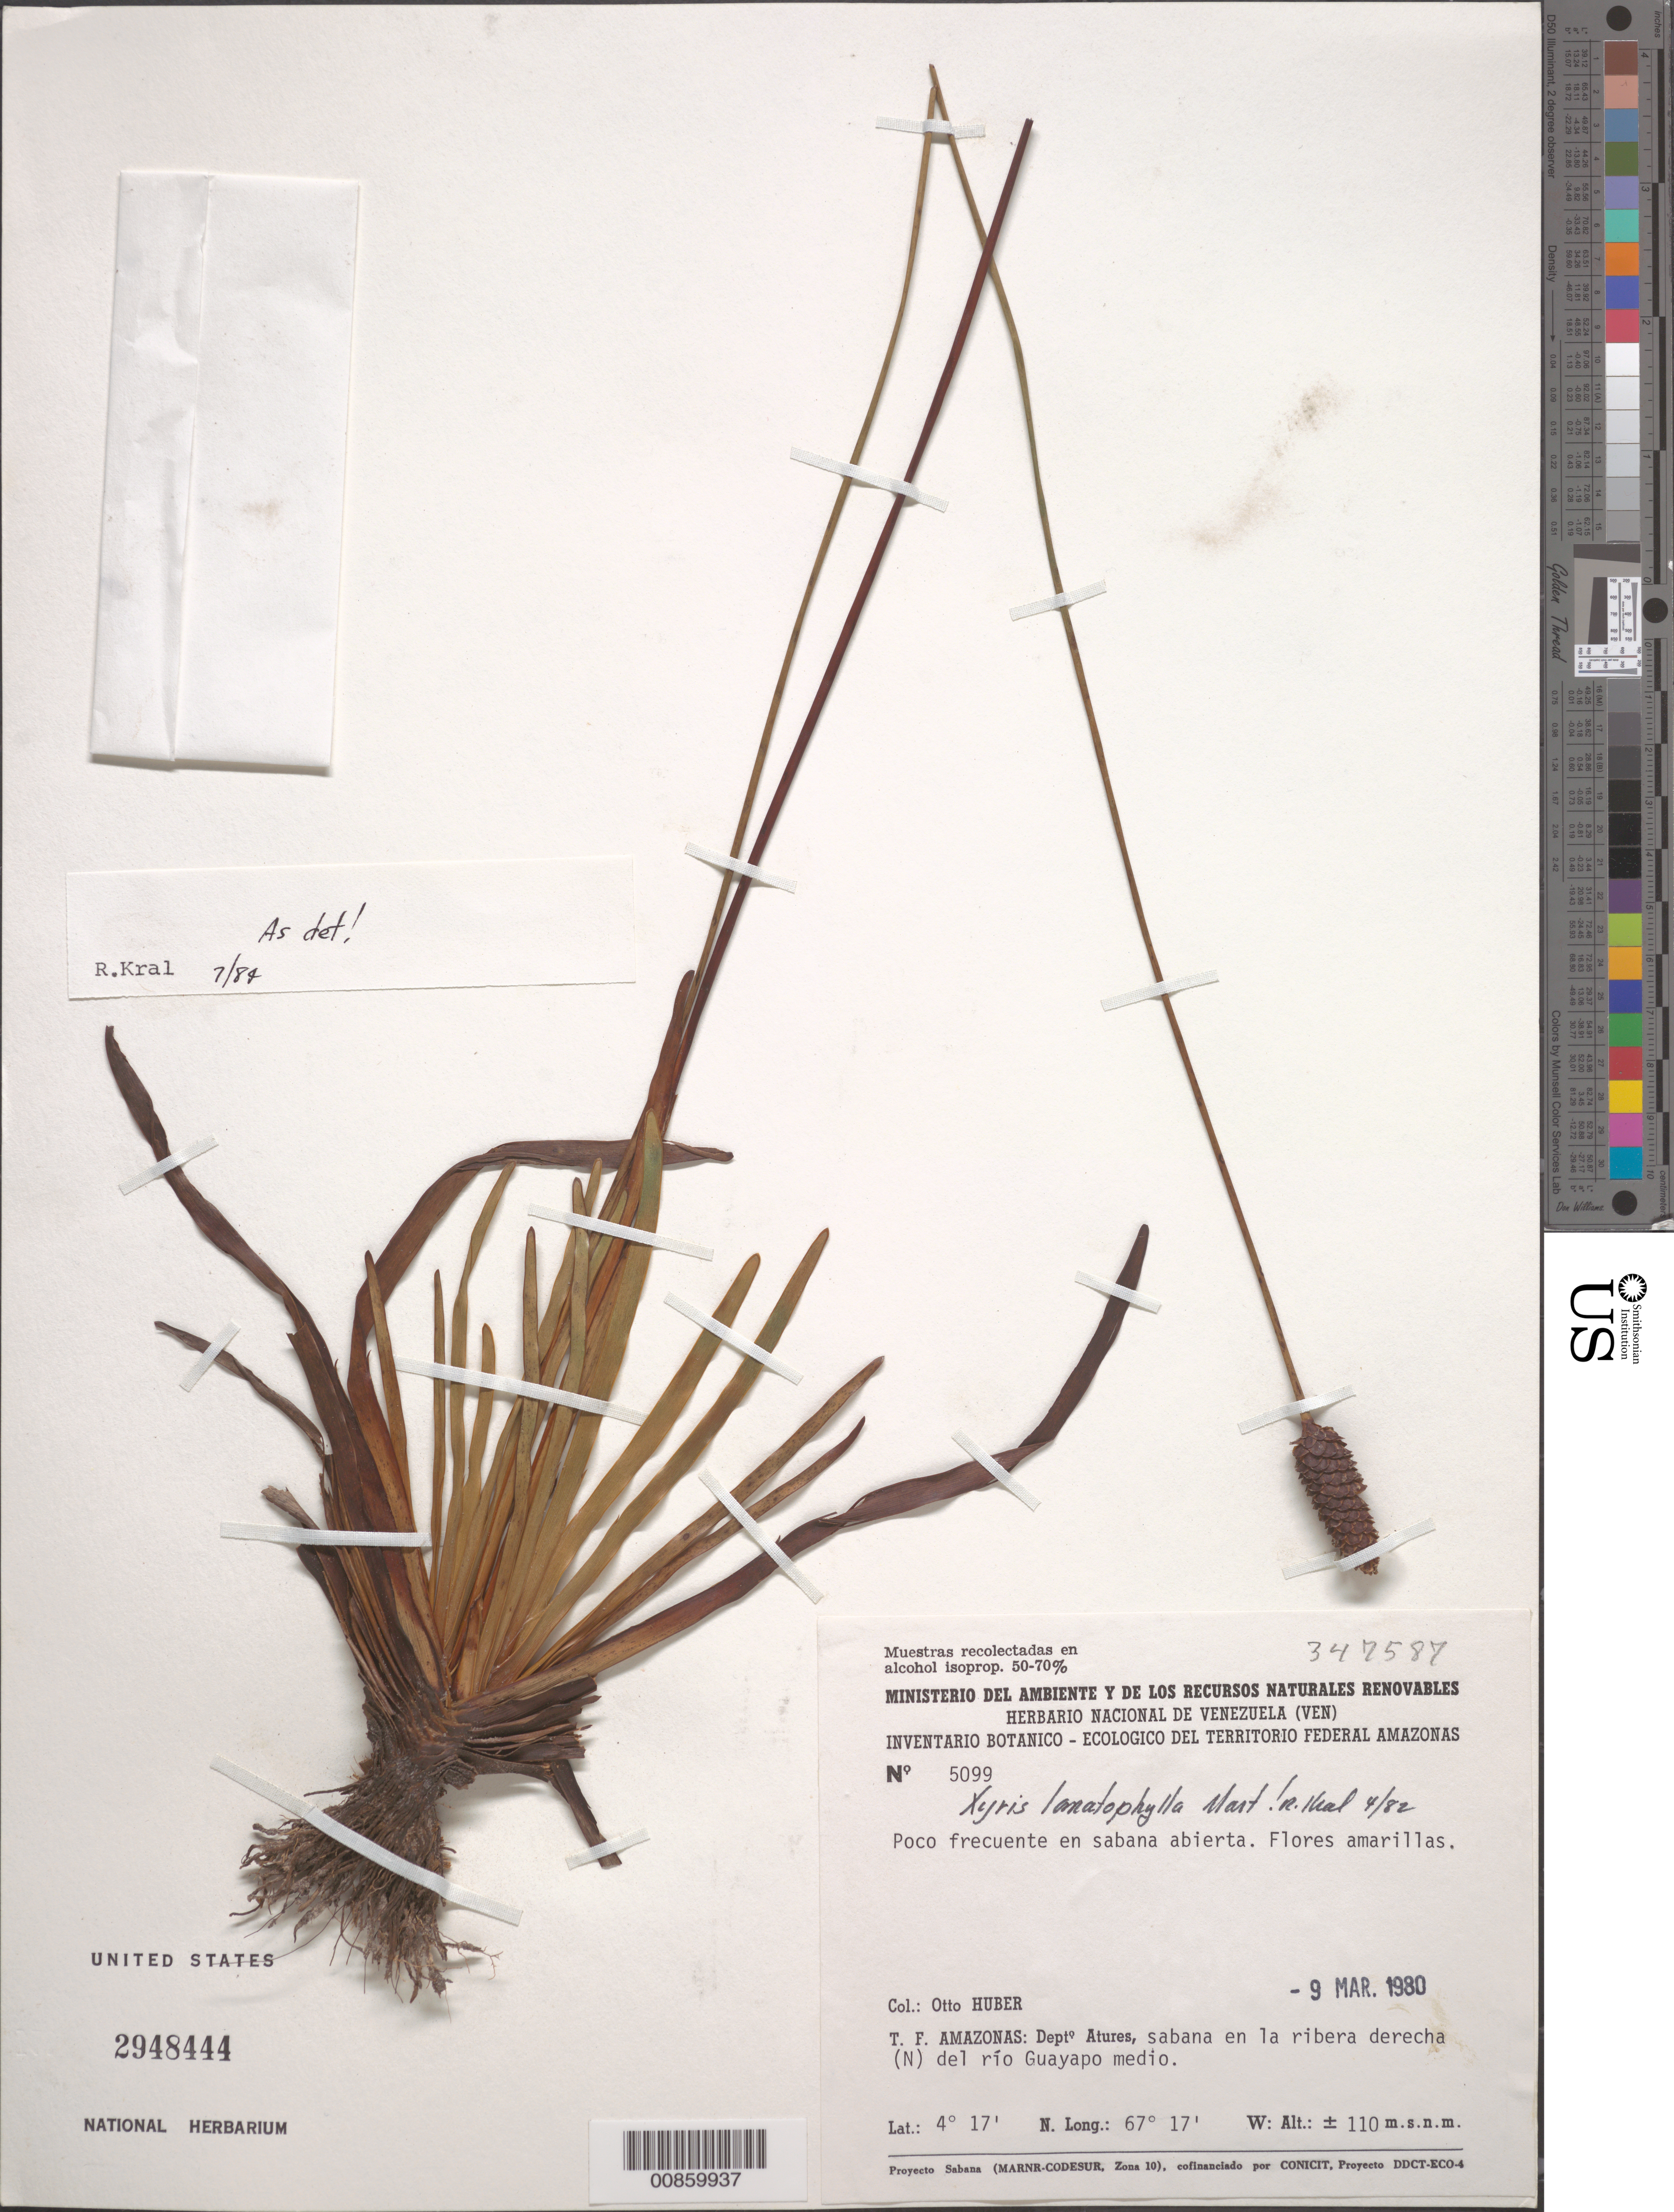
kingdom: Plantae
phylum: Tracheophyta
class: Liliopsida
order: Poales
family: Xyridaceae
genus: Xyris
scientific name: Xyris lomatophylla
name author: Mart.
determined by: Kral, Robert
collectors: O. Huber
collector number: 5099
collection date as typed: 9-Mar-80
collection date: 1980-03-09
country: Venezuela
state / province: Amazonas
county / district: Atures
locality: Río Guayapo medio, al ribera derecha (N)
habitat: Sabana abierta.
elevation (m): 110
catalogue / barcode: US 2948444